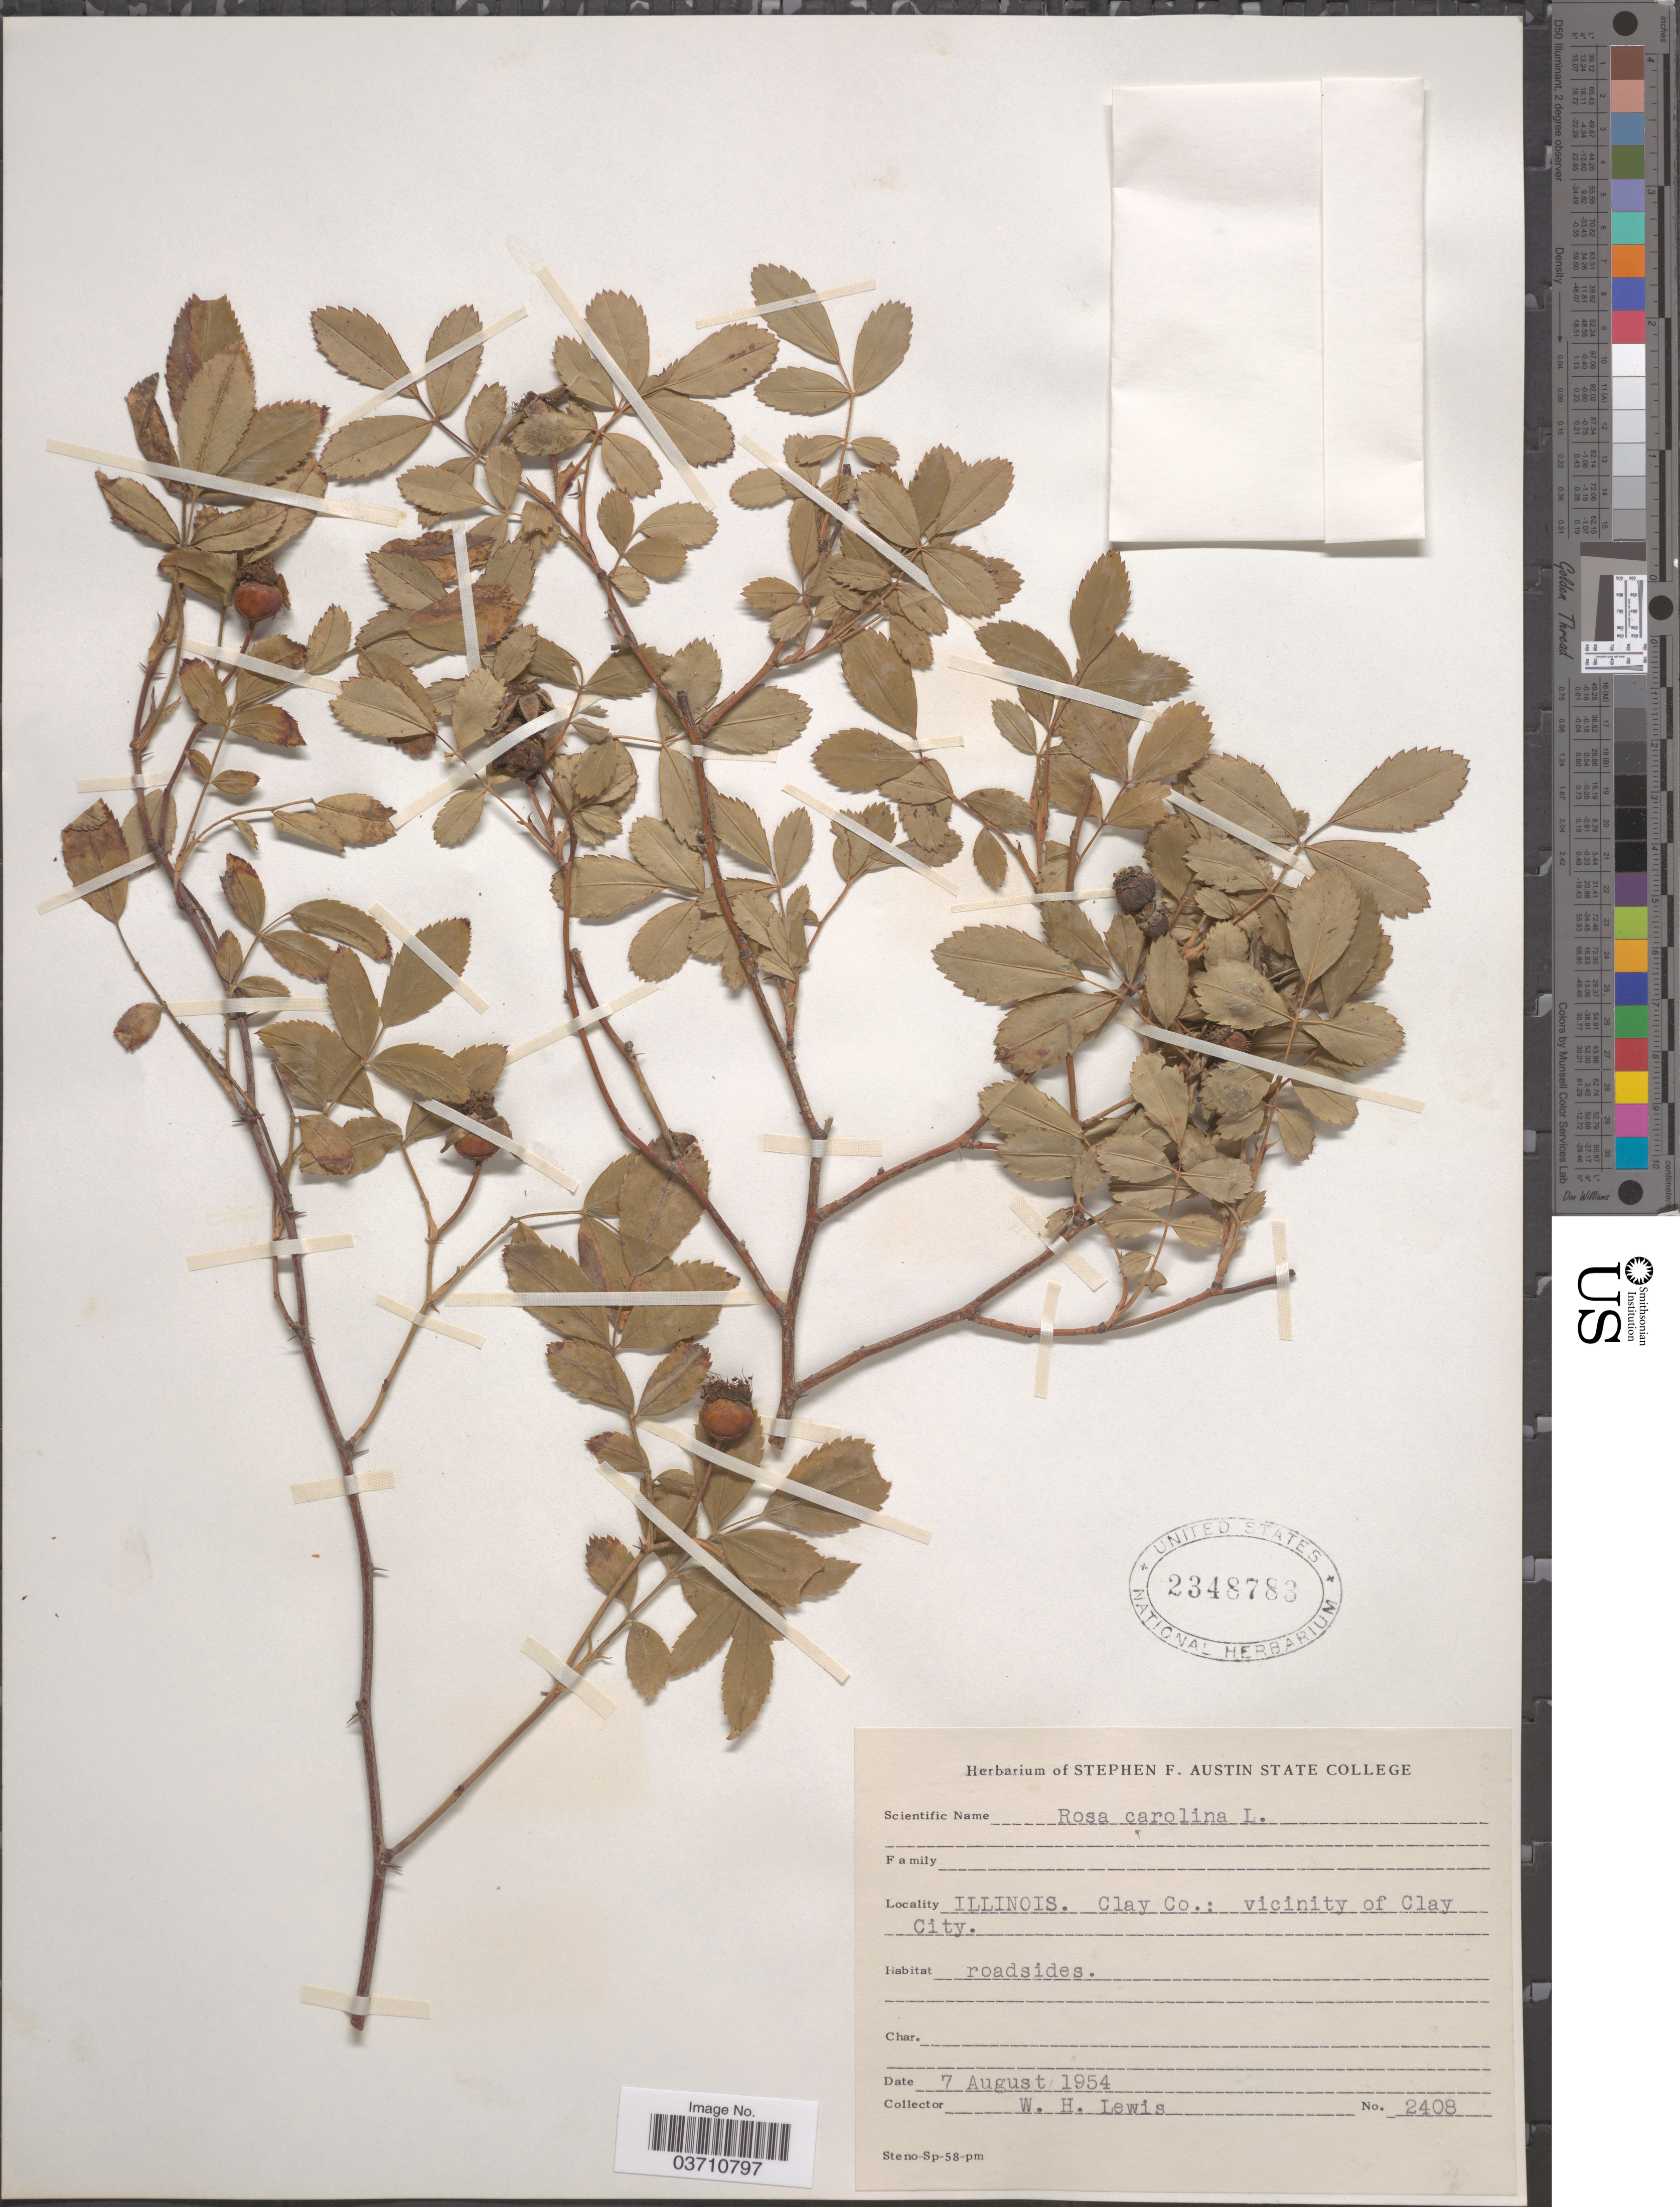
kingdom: Plantae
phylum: Tracheophyta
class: Magnoliopsida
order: Rosales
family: Rosaceae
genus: Rosa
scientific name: Rosa carolina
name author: L.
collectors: W. H. Lewis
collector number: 2408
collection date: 1954-08-07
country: United States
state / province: Illinois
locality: Clay Co.: vicinity of Clay City.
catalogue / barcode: US 2348783